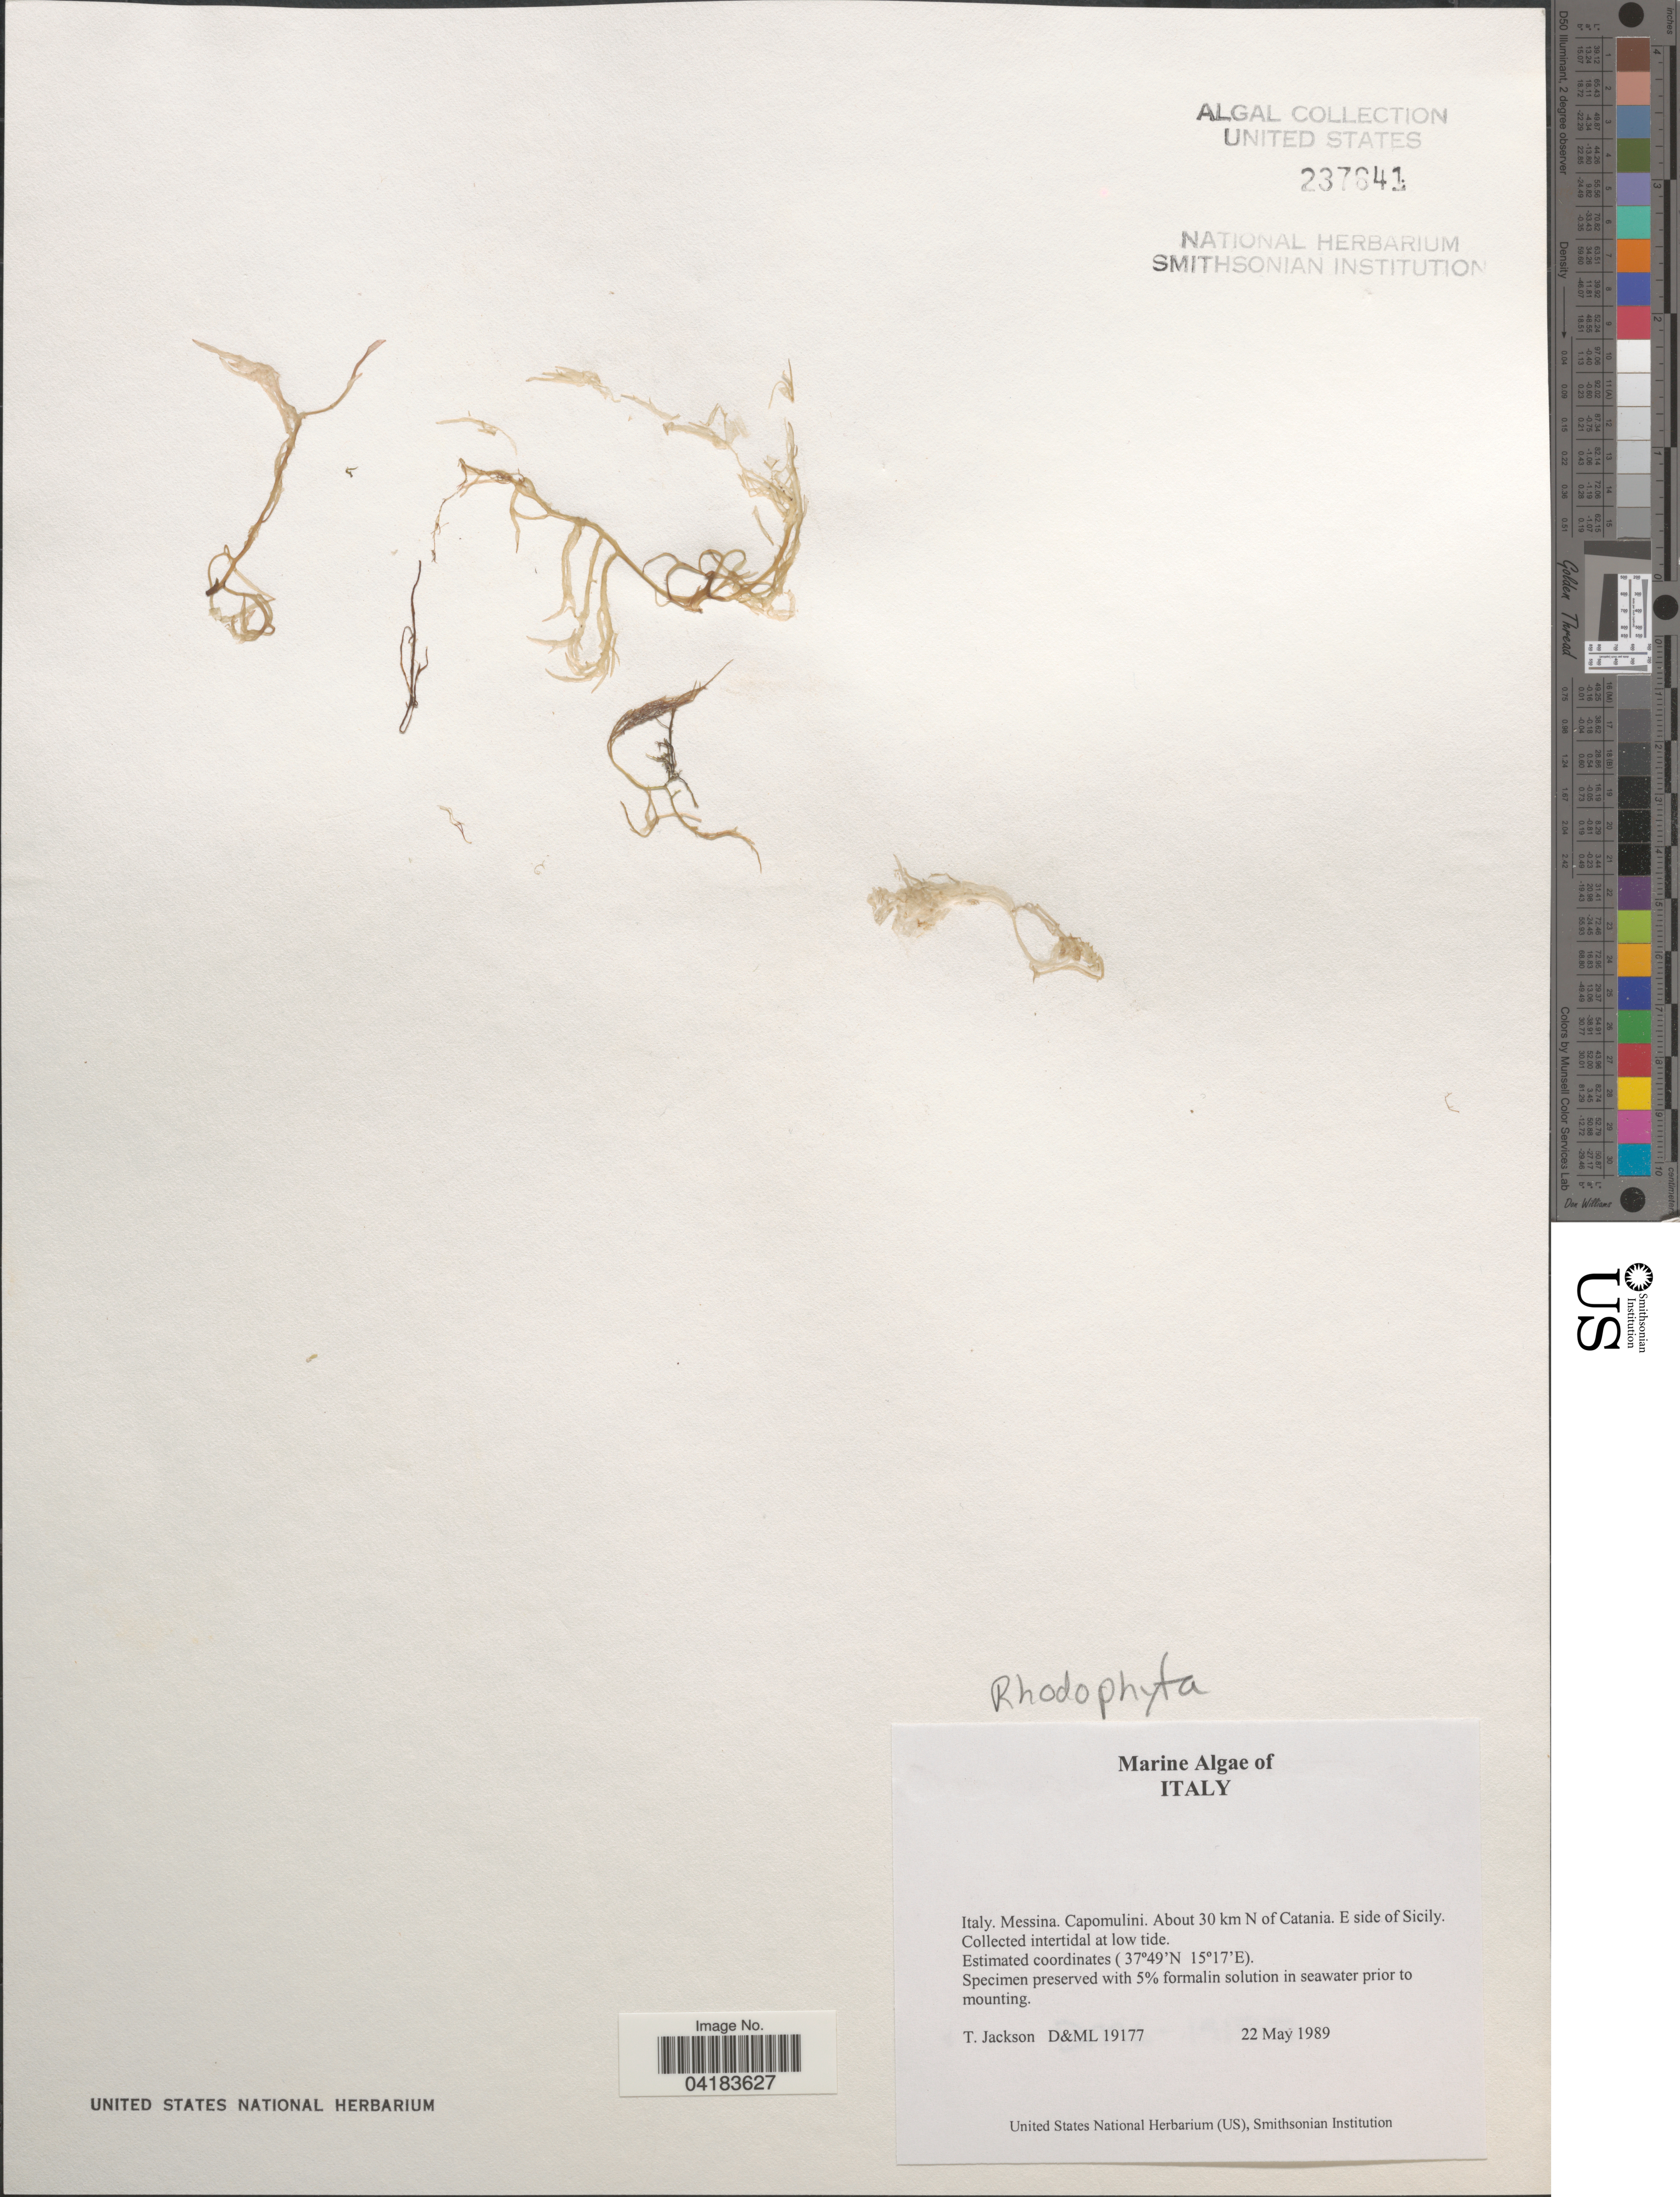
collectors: T. Jackson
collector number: D&ML19177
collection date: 1989-05-22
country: Italy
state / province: Siciliana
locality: Messina. Capomulini. About 30 km N of Catania. E side of Sicily.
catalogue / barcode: US 237641